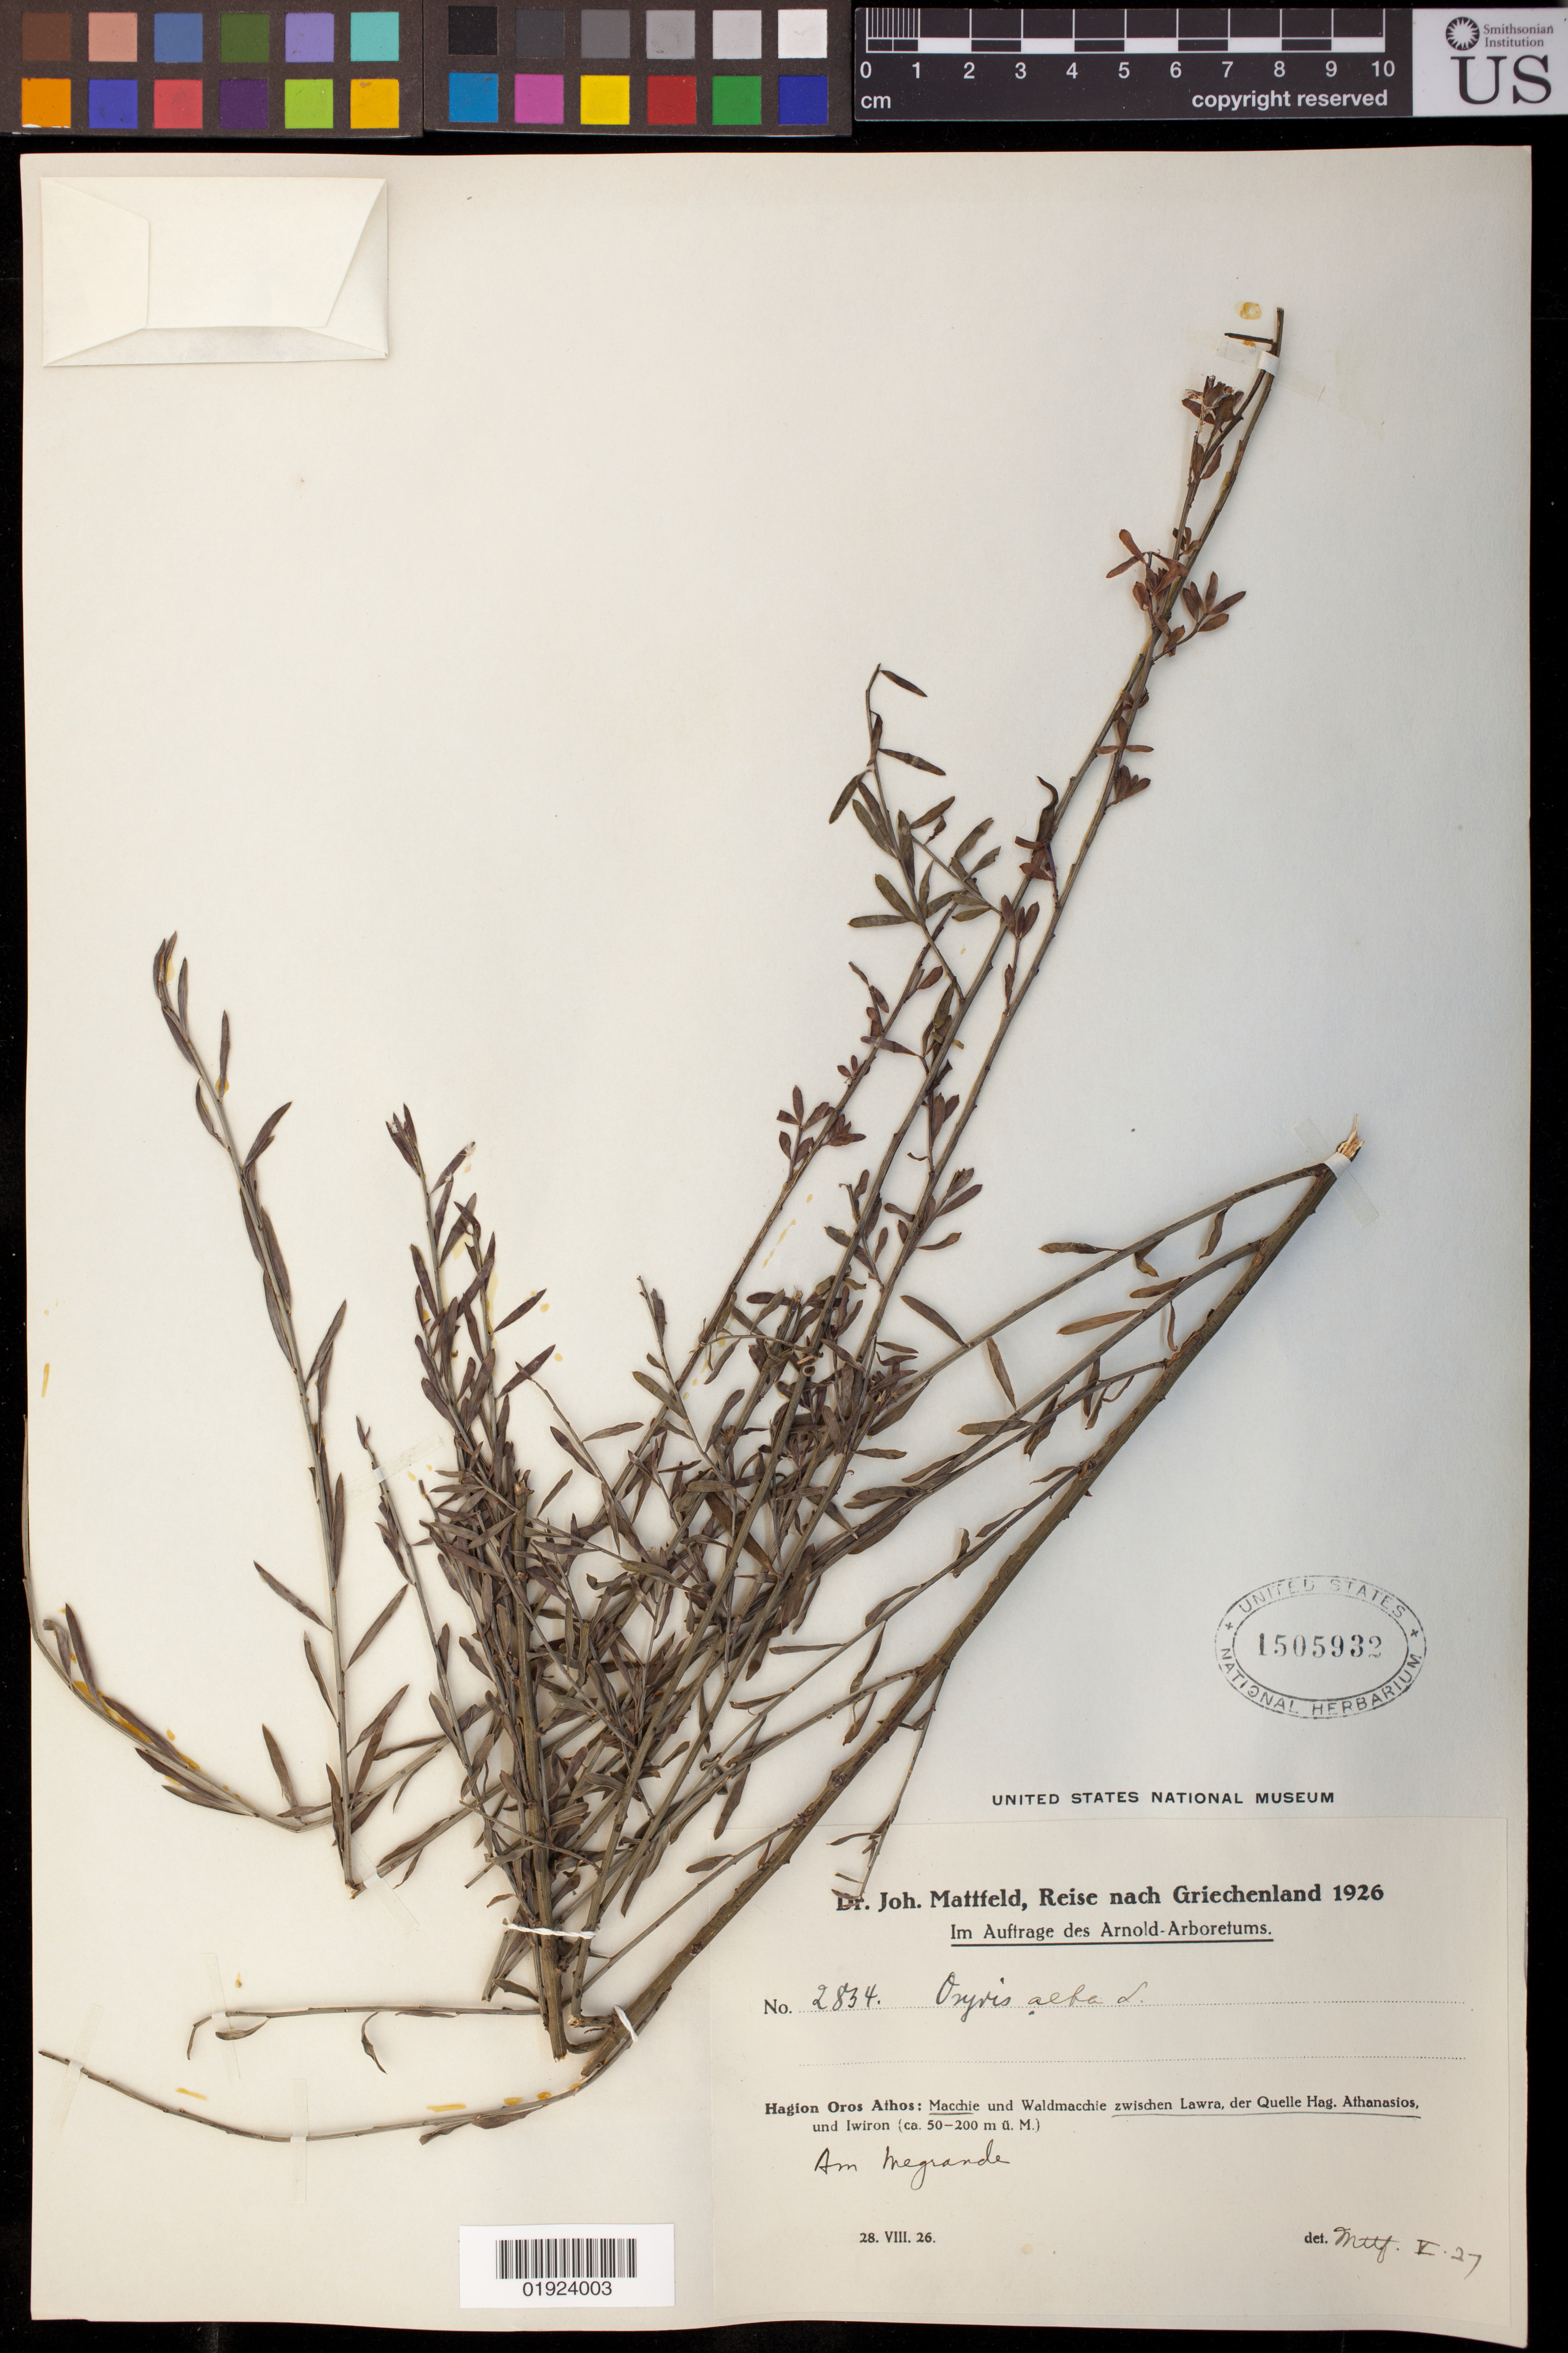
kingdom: Plantae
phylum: Tracheophyta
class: Magnoliopsida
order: Santalales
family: Santalaceae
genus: Osyris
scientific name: Osyris alba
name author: L.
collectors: J. Mattfeld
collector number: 2834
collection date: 1926-08-28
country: Greece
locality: Reise nach Griechenland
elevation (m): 50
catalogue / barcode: US 1505932